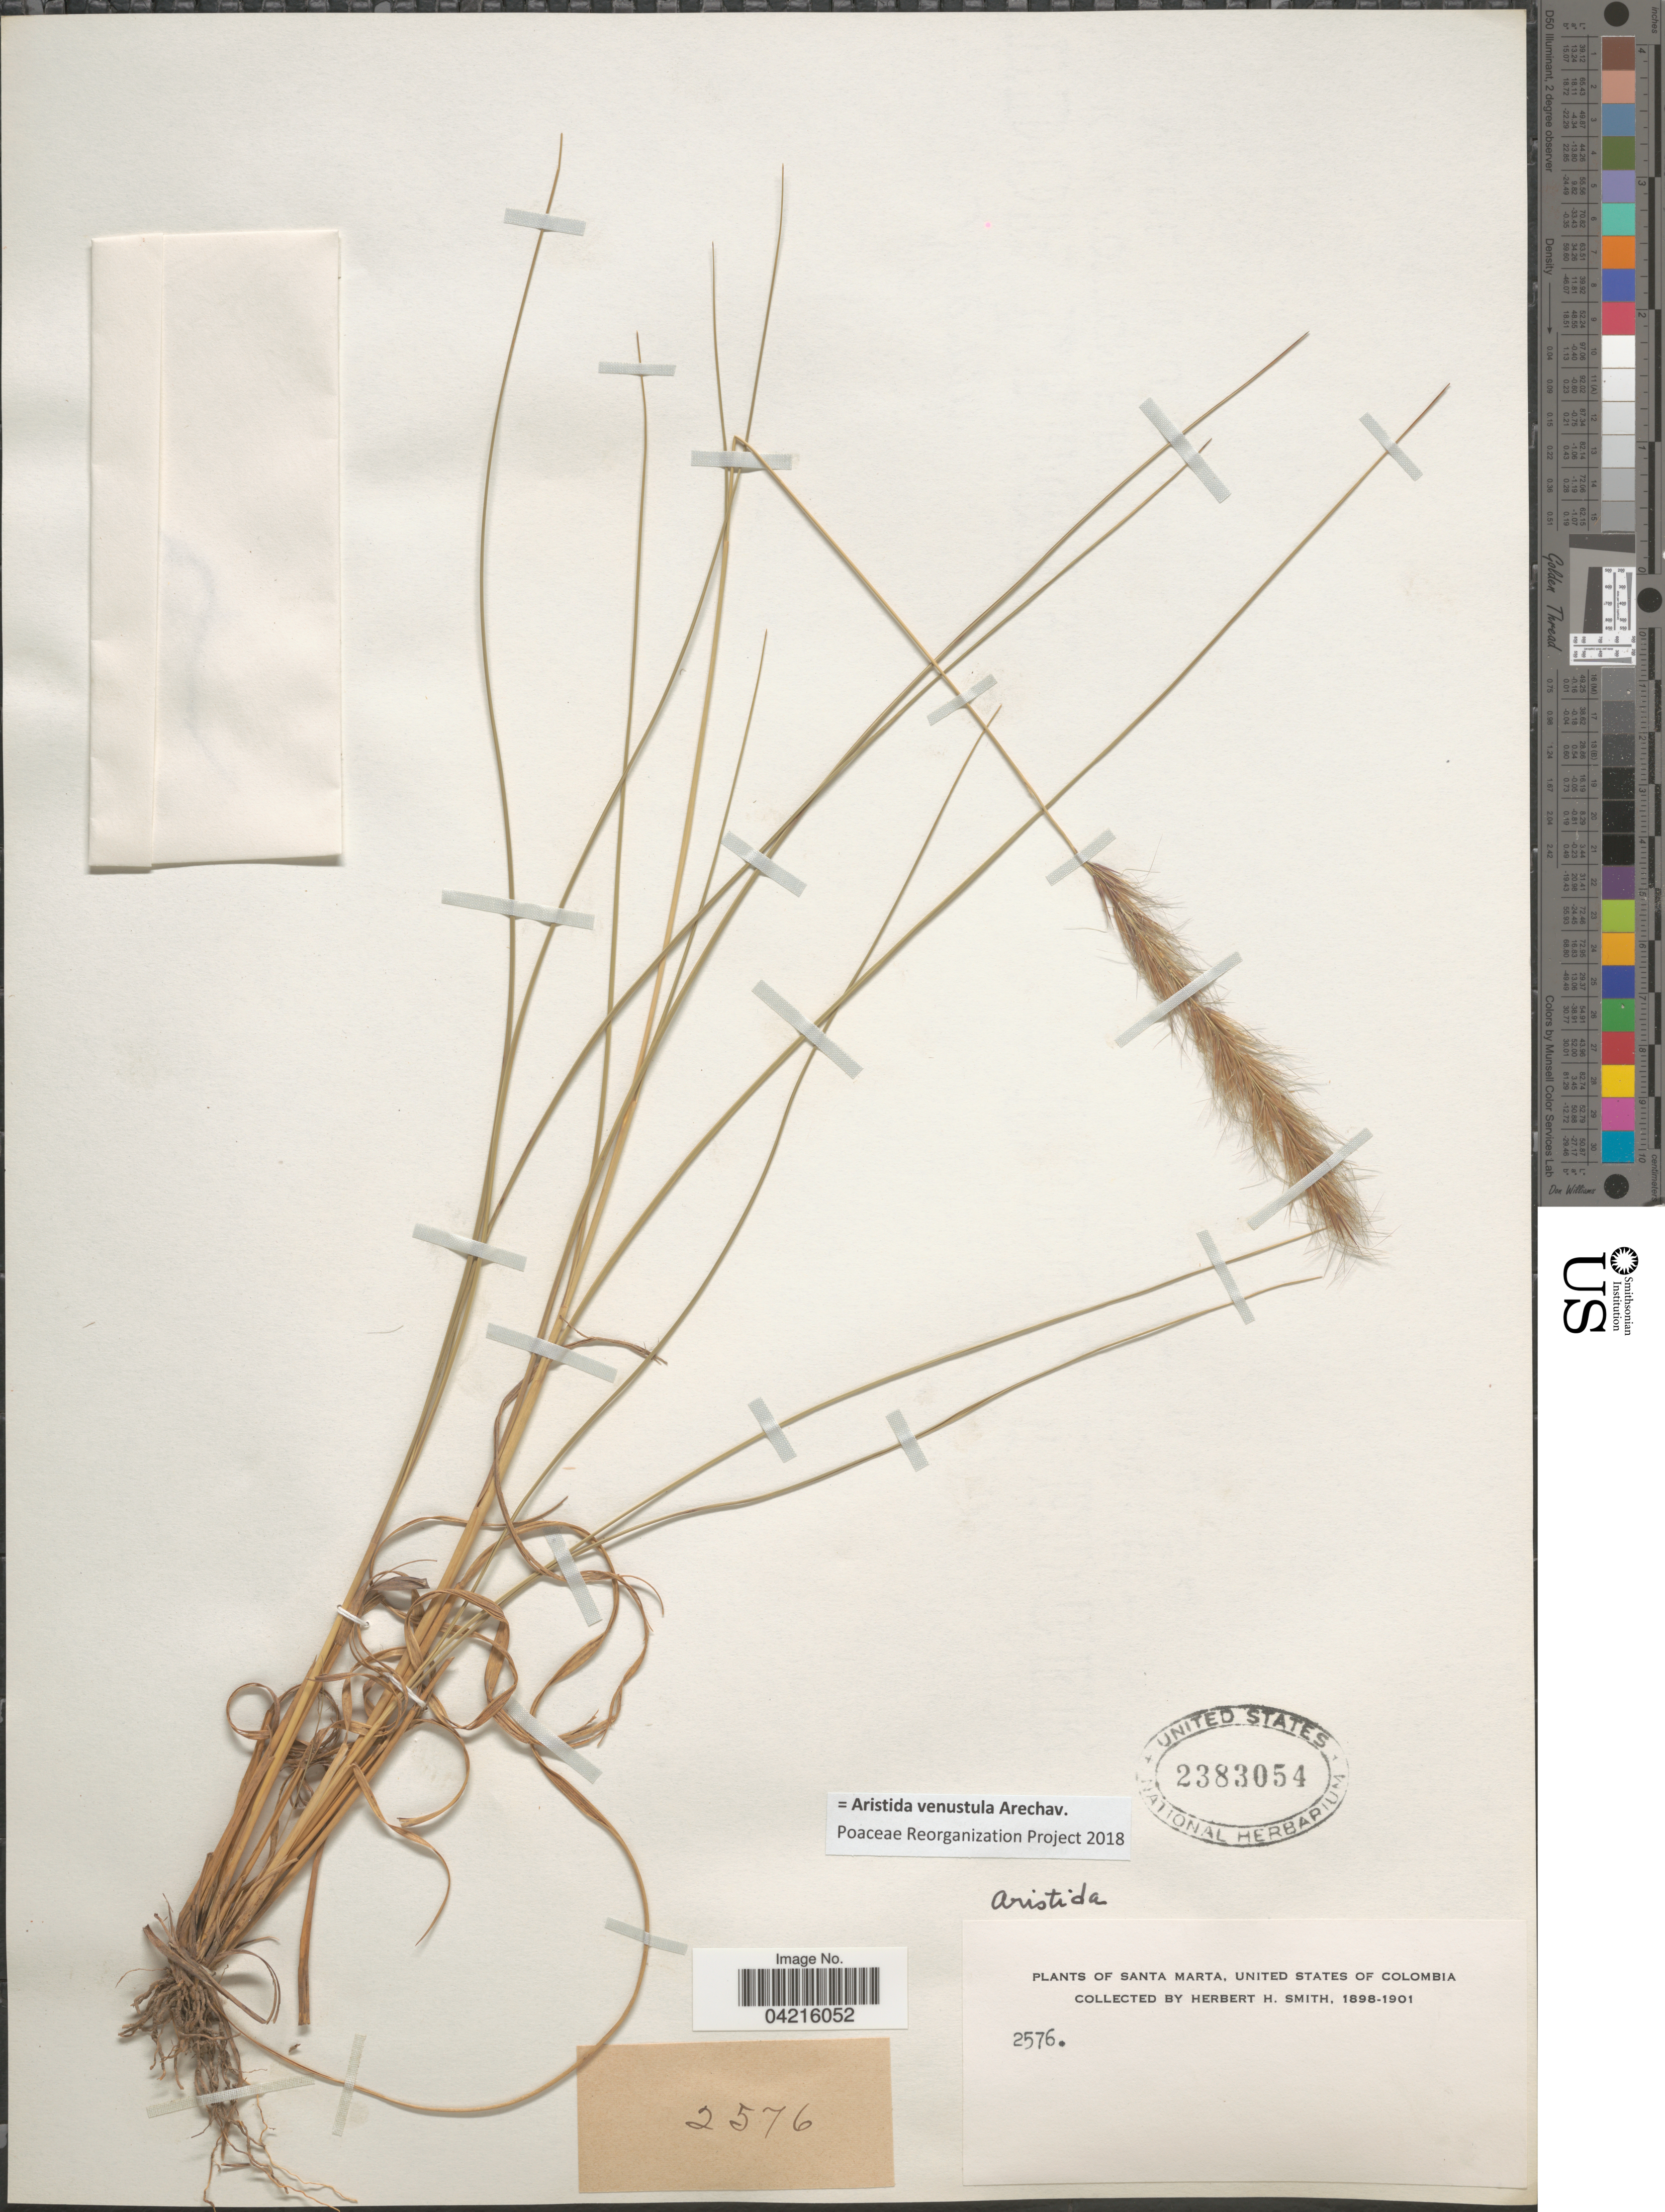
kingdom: Plantae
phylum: Tracheophyta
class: Liliopsida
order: Poales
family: Poaceae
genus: Aristida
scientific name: Aristida venustula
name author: Arechav.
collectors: Herbert H. Smith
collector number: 2576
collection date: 1898/1901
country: Colombia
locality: Santa Marta, United States of Colombia.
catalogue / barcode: US 2383054